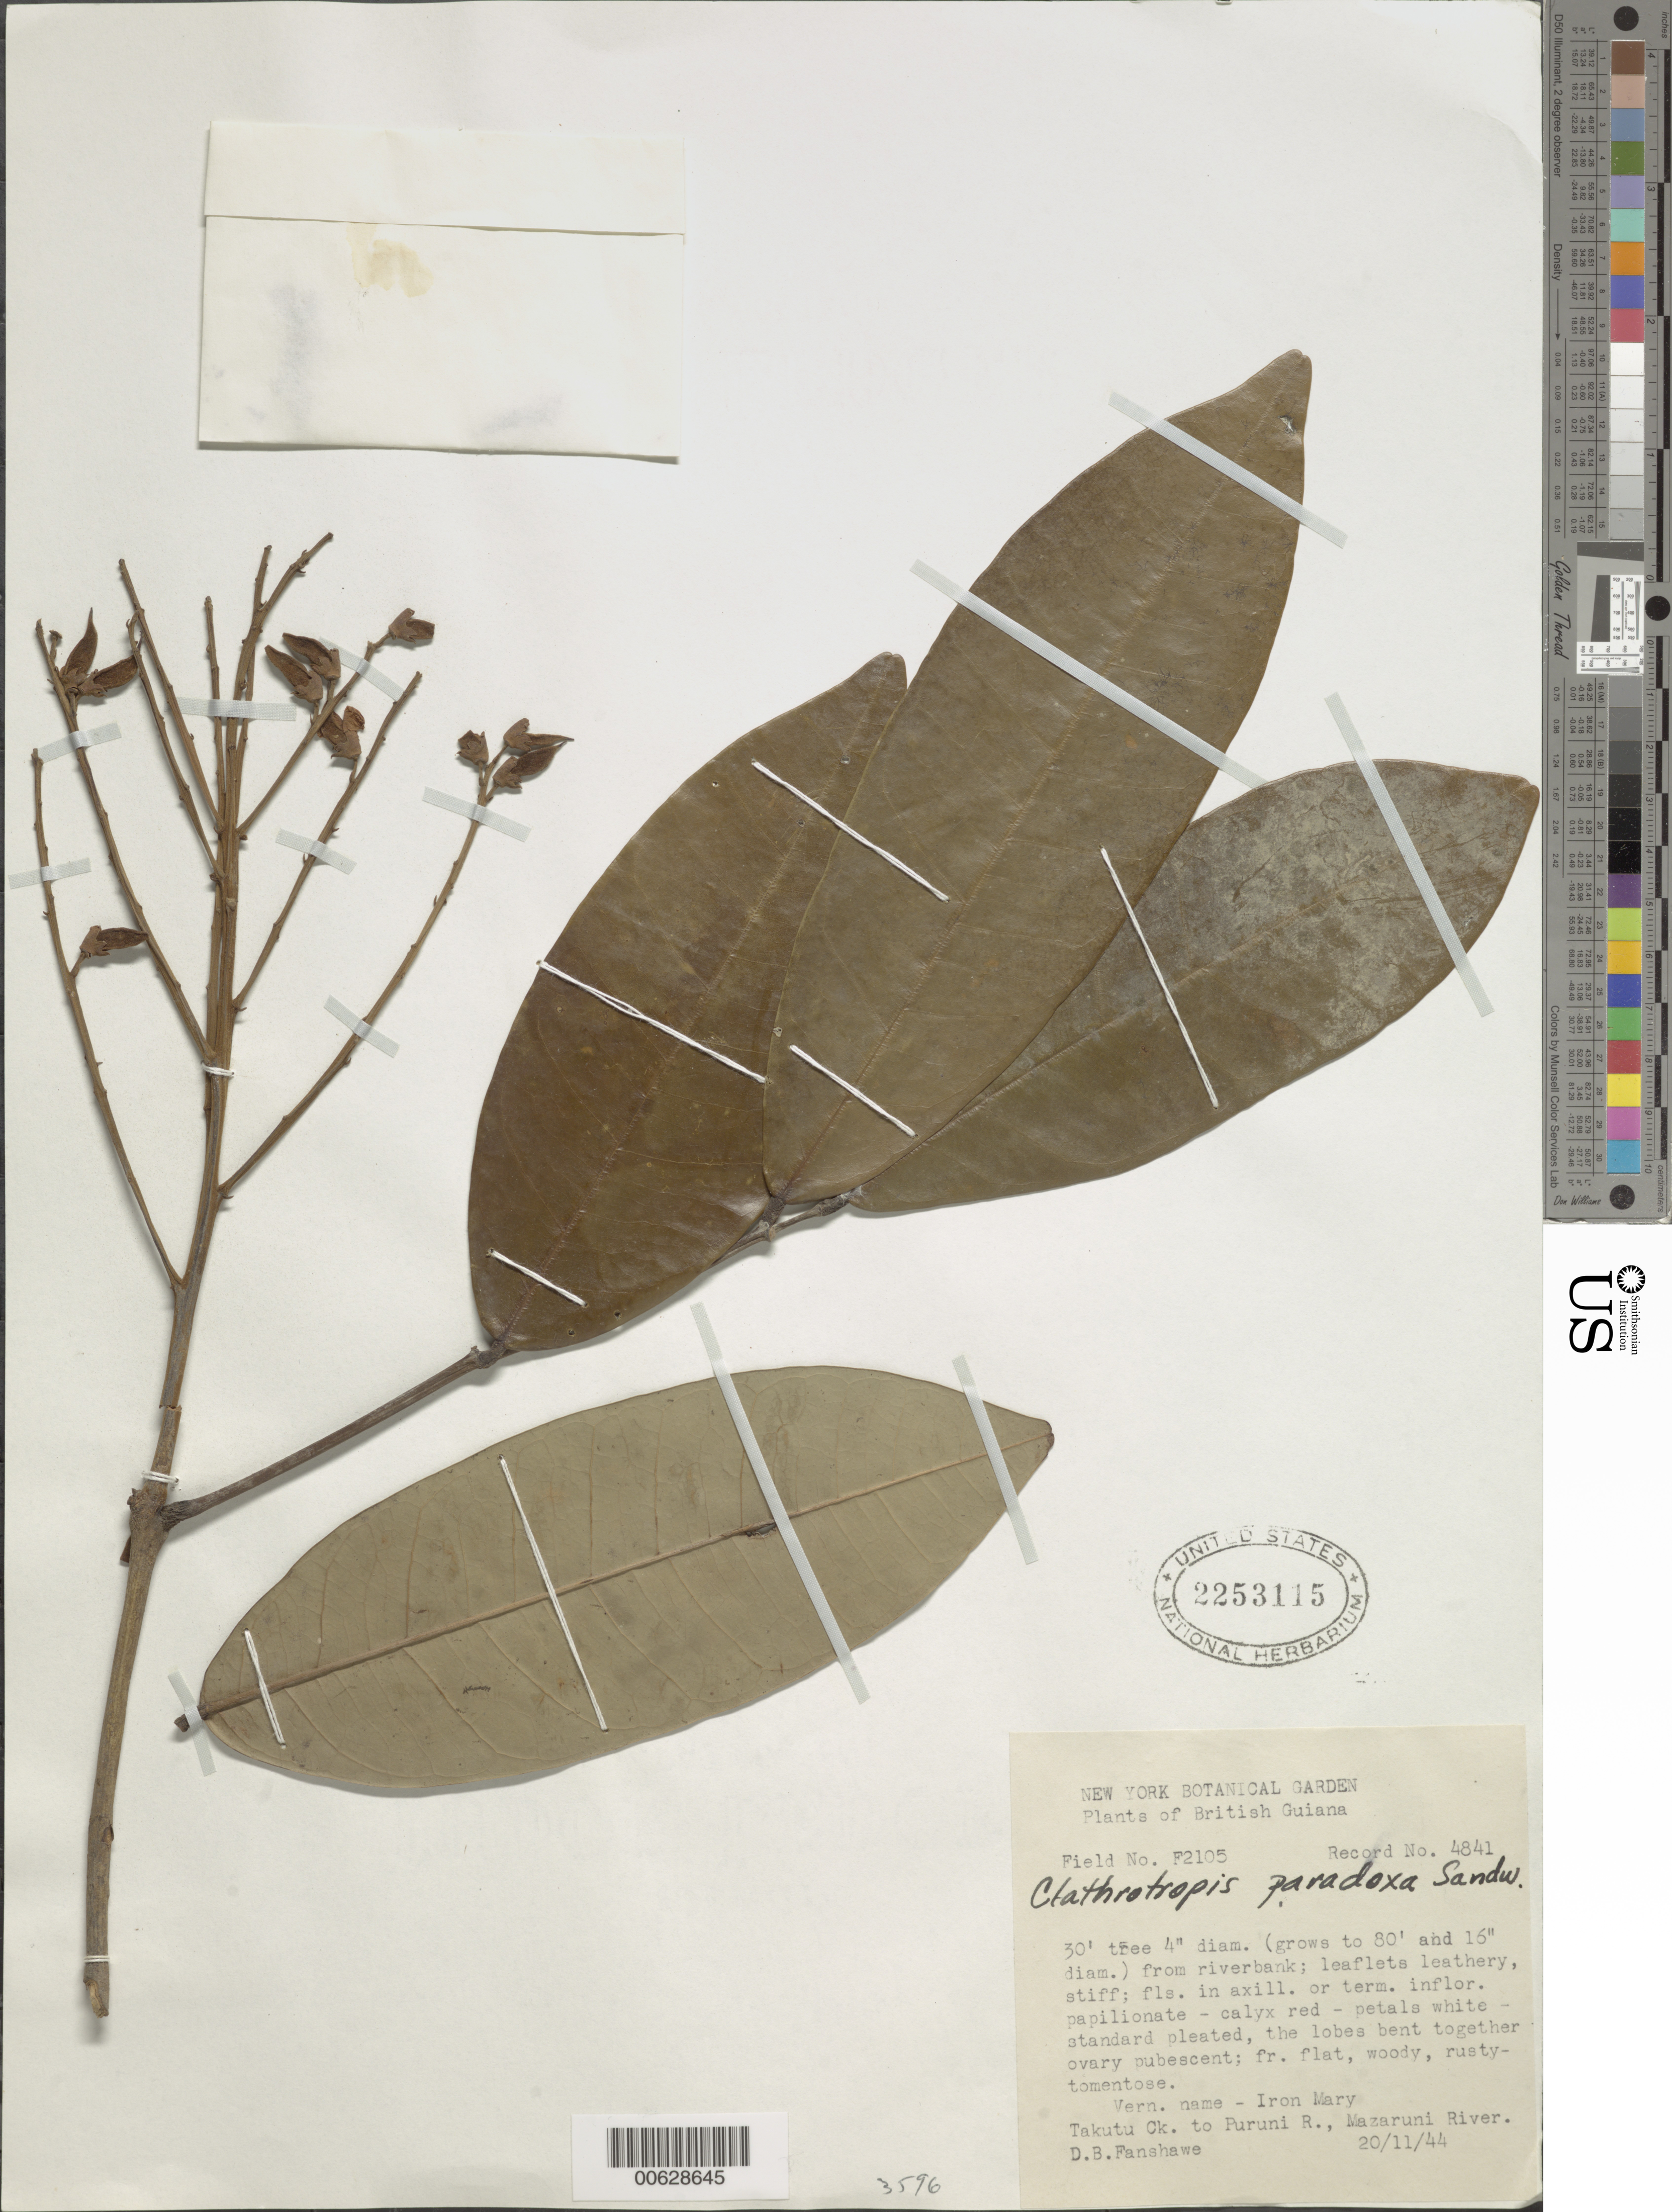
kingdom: Plantae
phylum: Tracheophyta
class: Magnoliopsida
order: Fabales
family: Fabaceae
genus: Clathrotropis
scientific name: Clathrotropis paradoxa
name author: Sandwith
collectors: D. B. Fanshawe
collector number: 4841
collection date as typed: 20-Nov-44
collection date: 1944-11-20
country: Guyana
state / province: U. Takutu-U. Essequibo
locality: Takutu Creek to Puruni River, Mazaruni River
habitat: Riverbank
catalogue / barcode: US 2253115